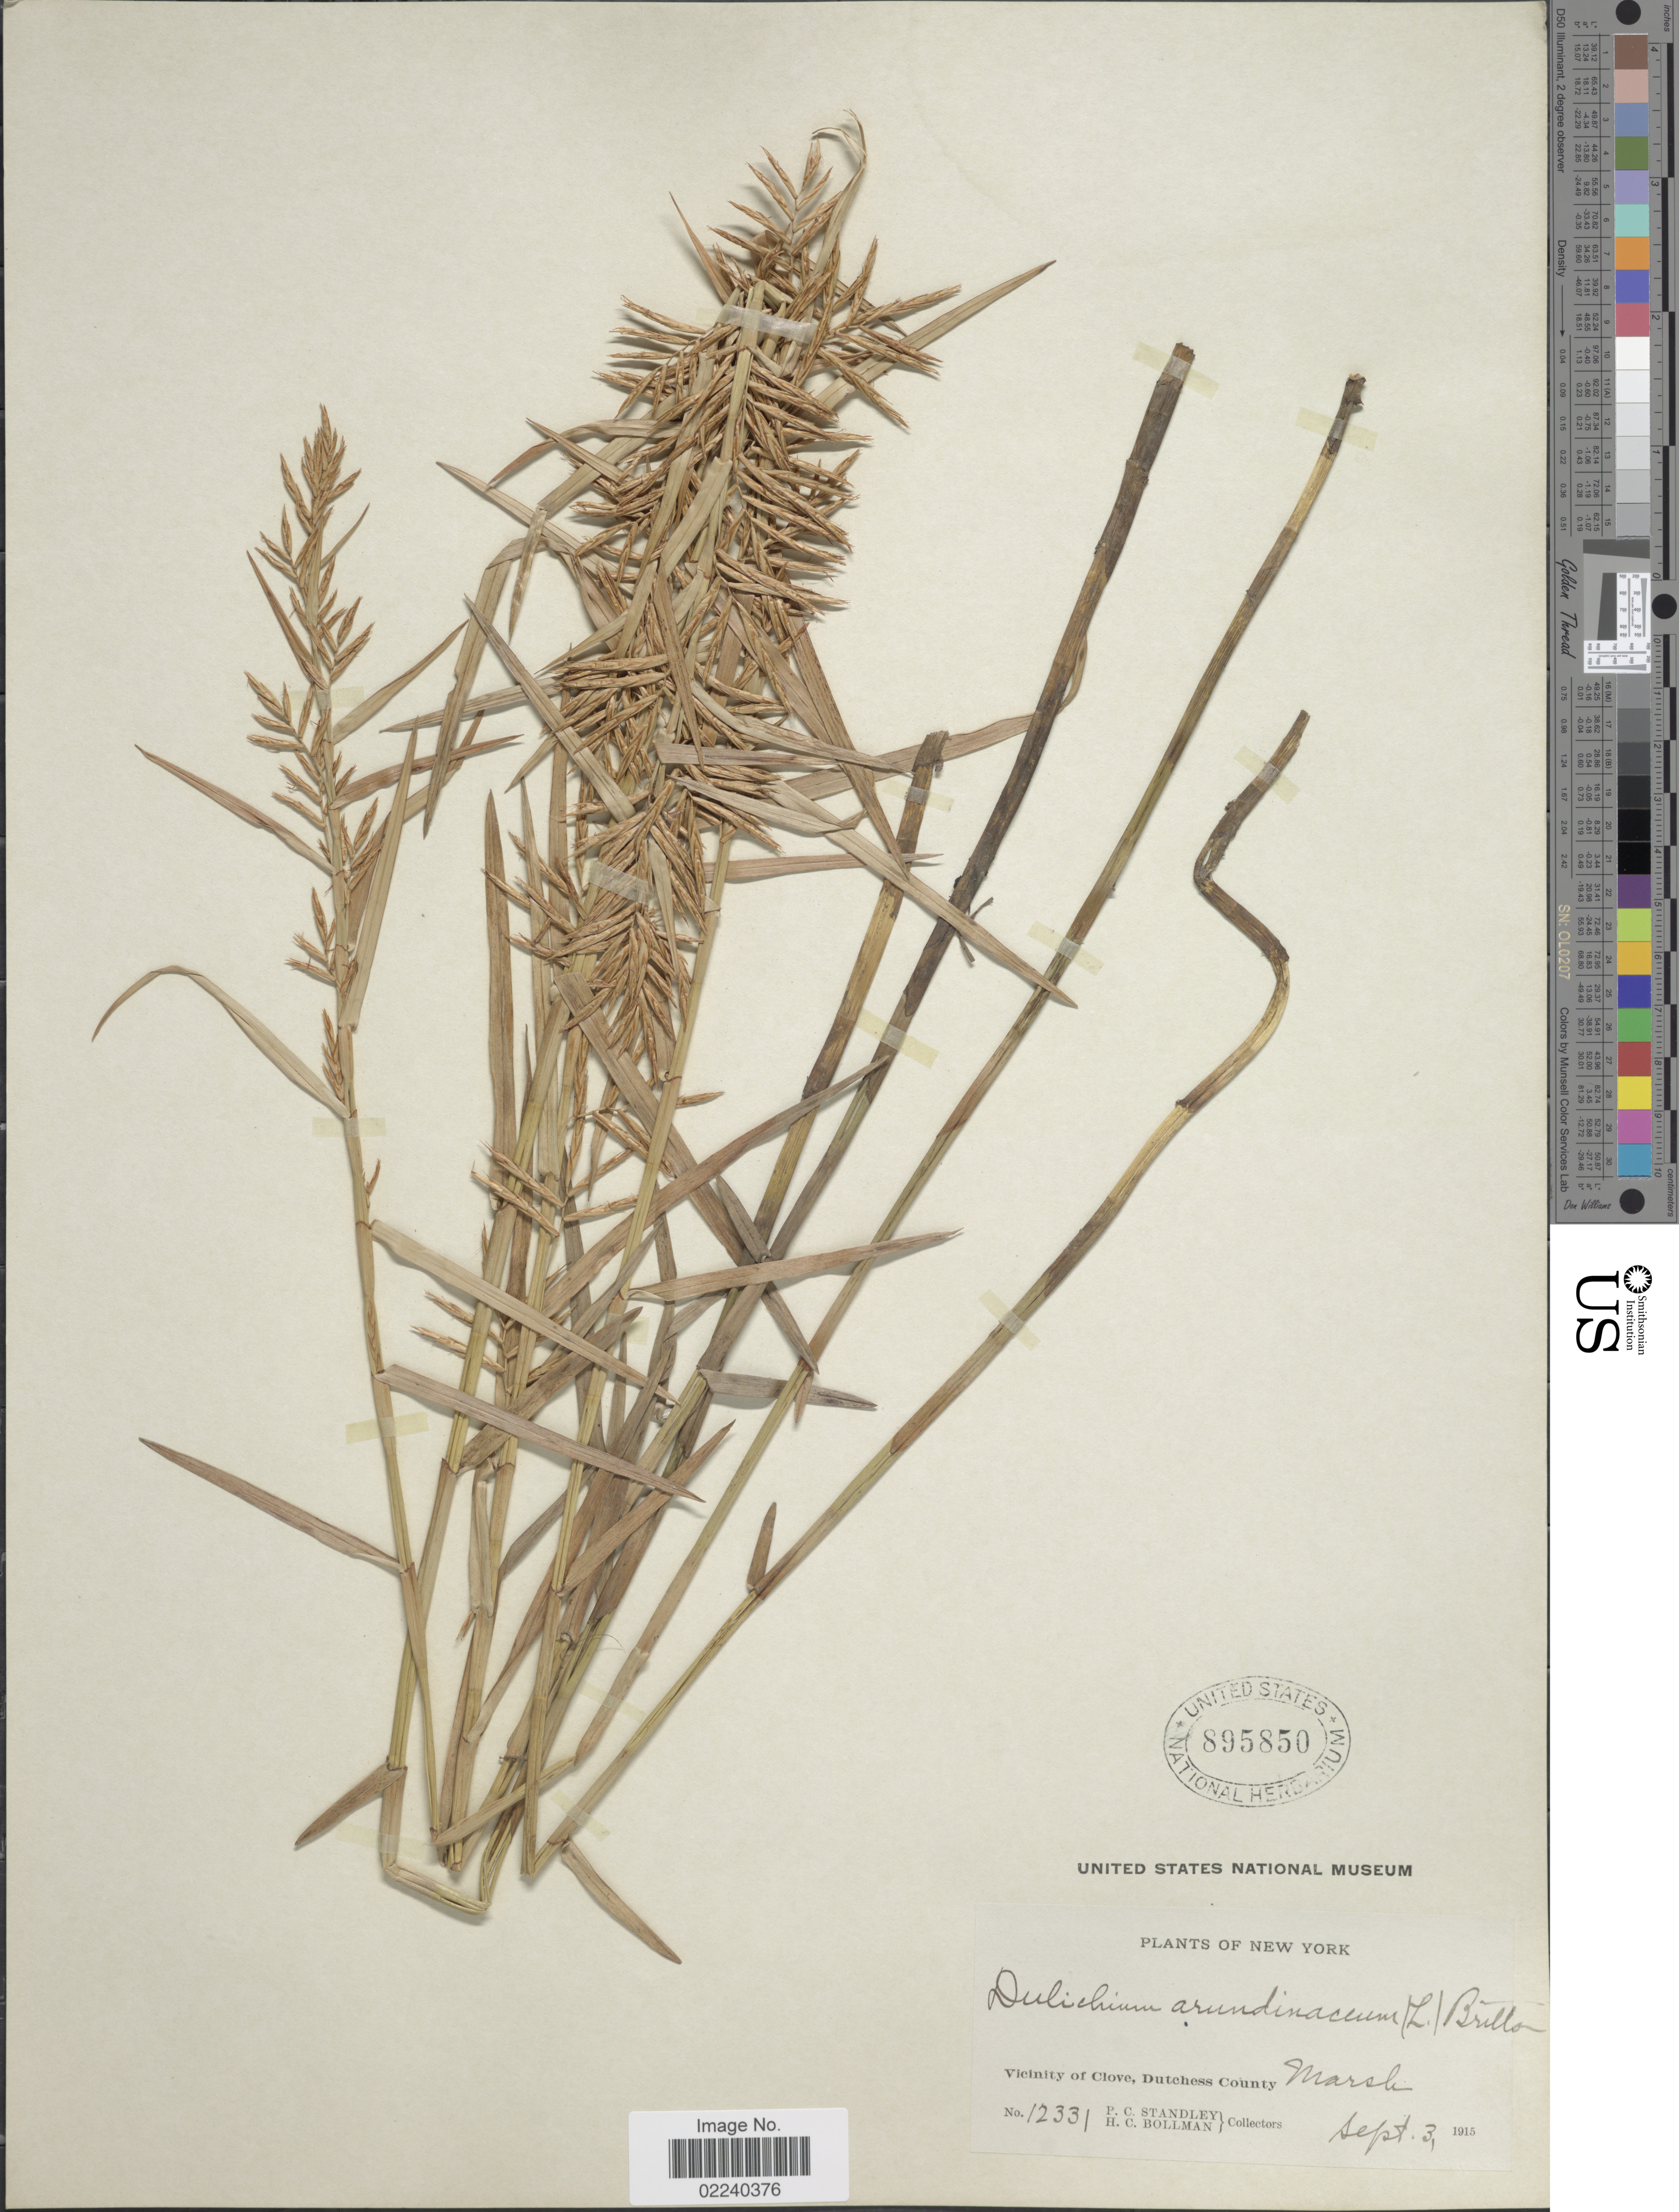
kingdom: Plantae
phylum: Tracheophyta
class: Liliopsida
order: Poales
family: Cyperaceae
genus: Dulichium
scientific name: Dulichium arundinaceum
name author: (L.) Britton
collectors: P. C. Standley & H. C. Bollman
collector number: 12331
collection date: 1915-09-03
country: United States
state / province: New York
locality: Vicinity of Clove, Dutchess County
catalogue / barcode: US 895850